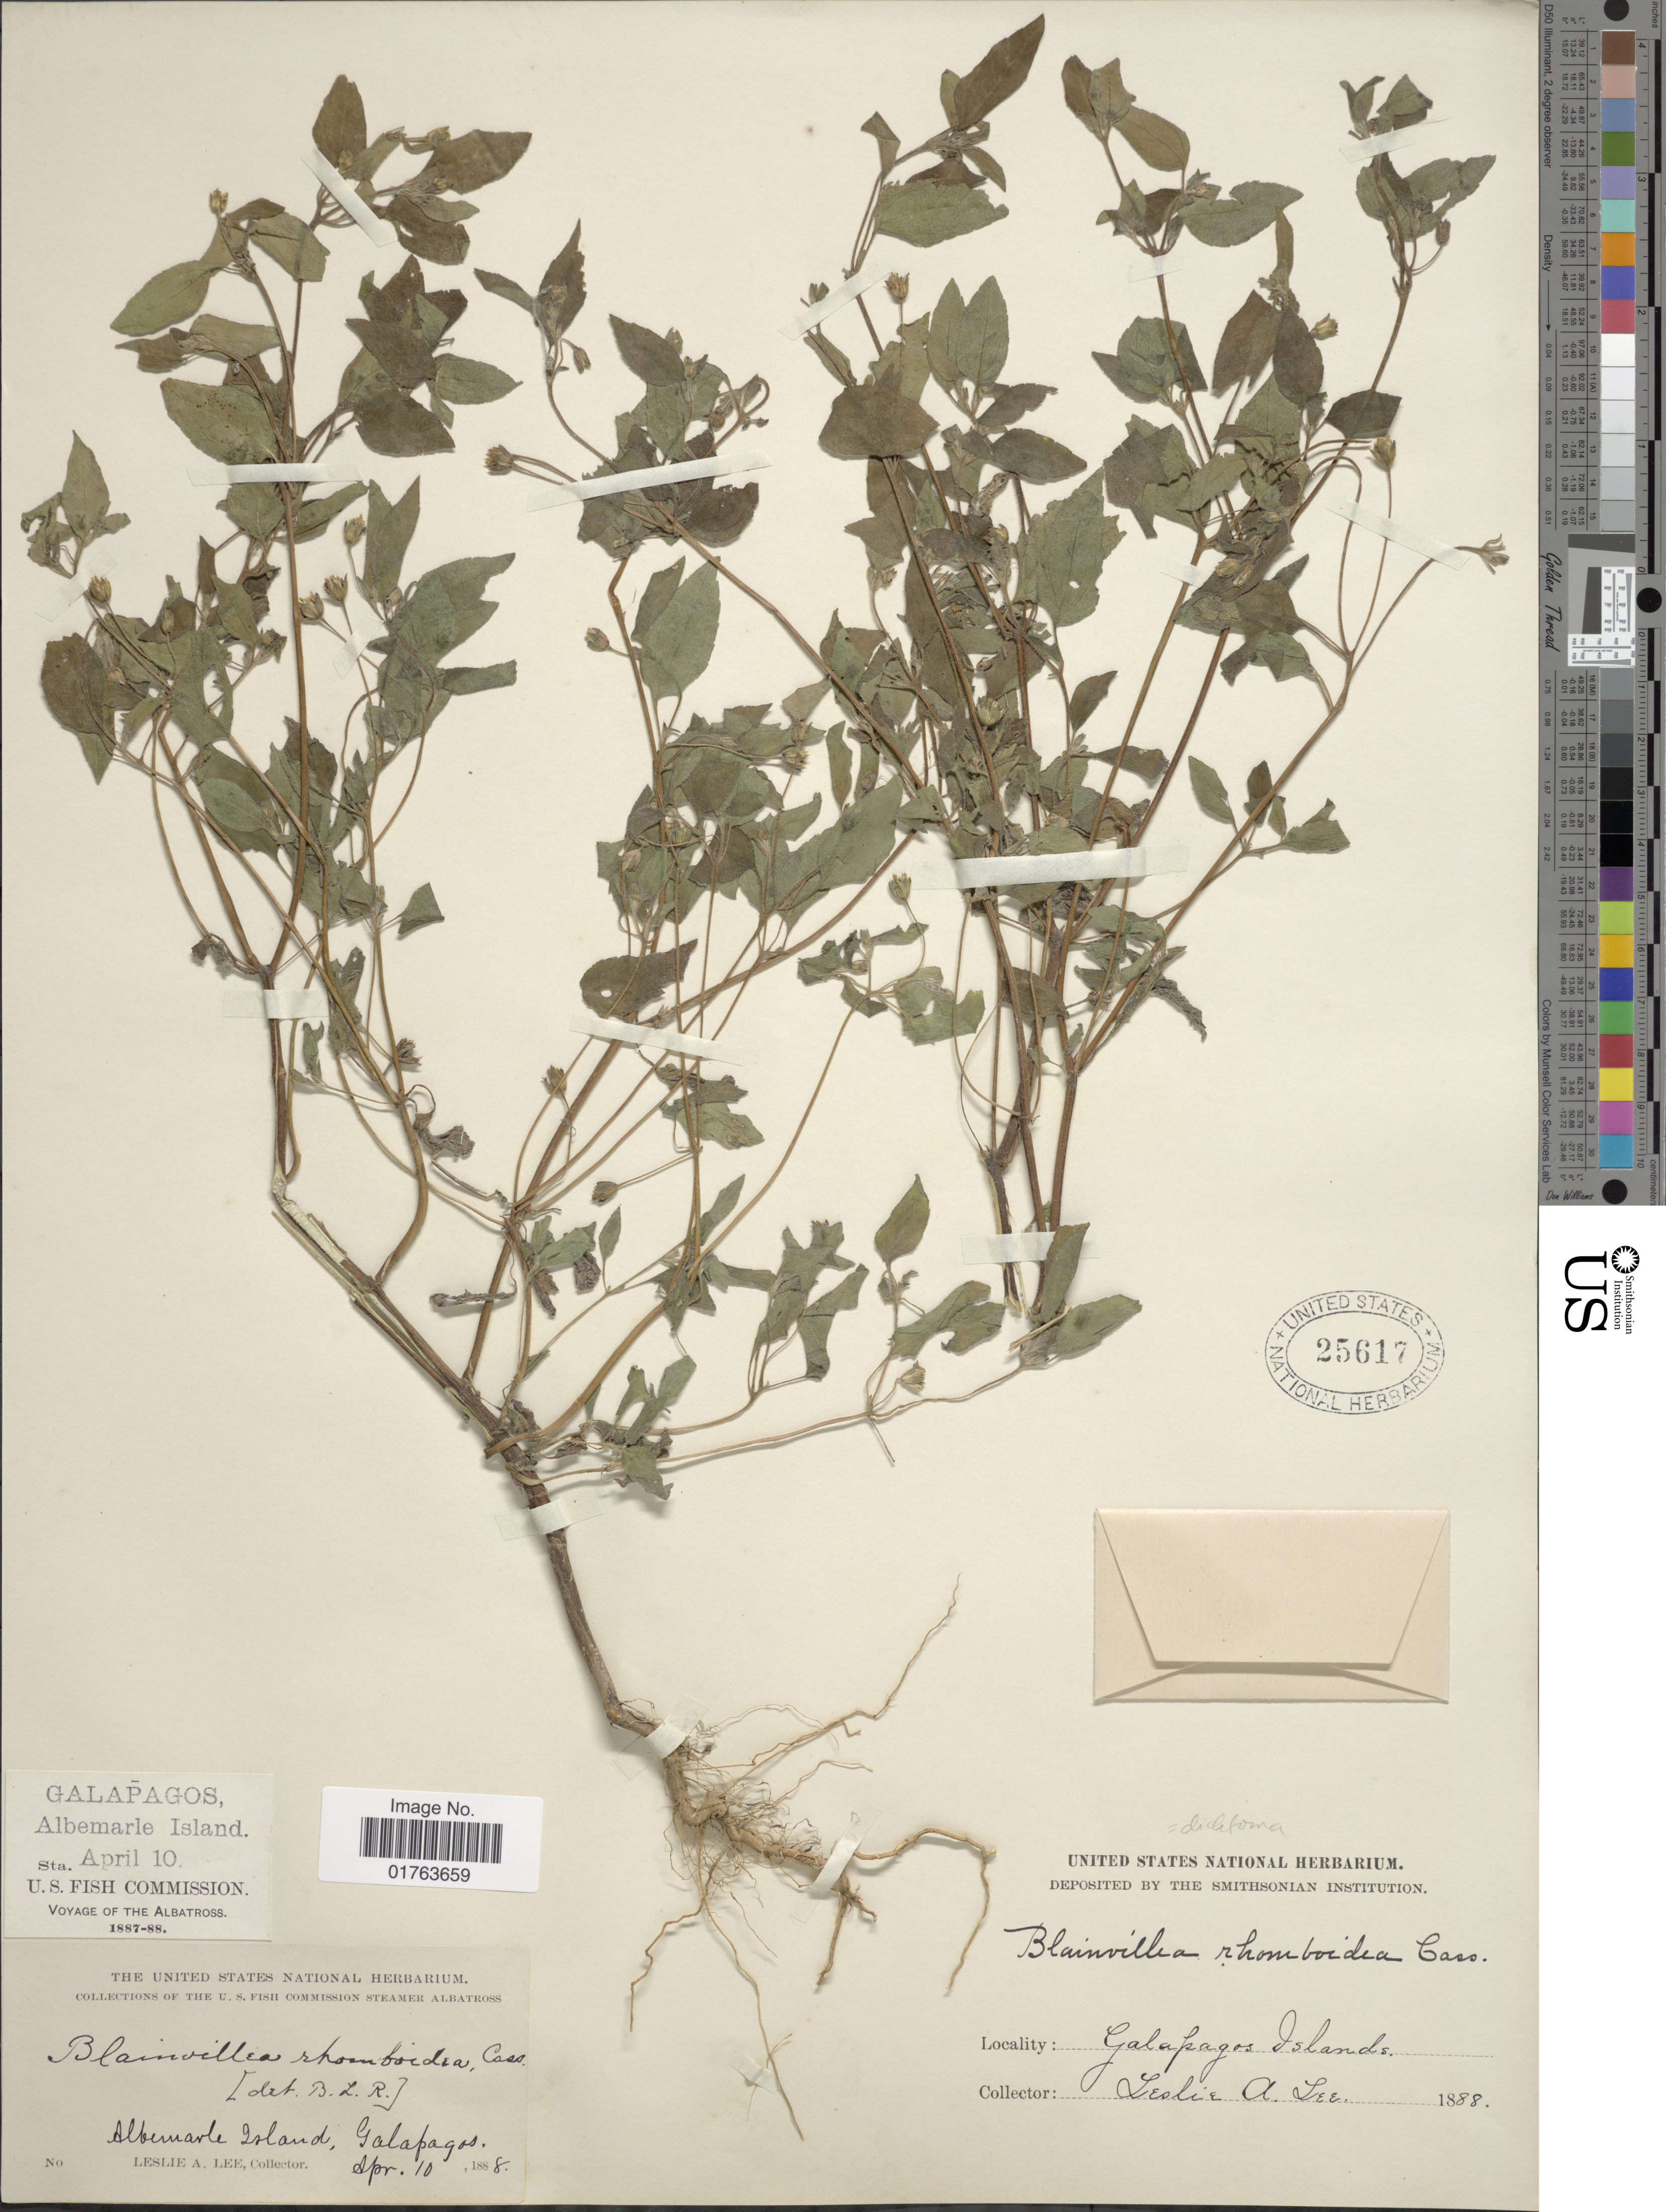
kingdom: Plantae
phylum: Tracheophyta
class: Magnoliopsida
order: Asterales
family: Asteraceae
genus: Blainvillea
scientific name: Blainvillea dichotoma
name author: Cass.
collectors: L. Lee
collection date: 1888-04-10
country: Ecuador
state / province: Colón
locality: Albenarte Island, Galapagos Islands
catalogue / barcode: US 25617